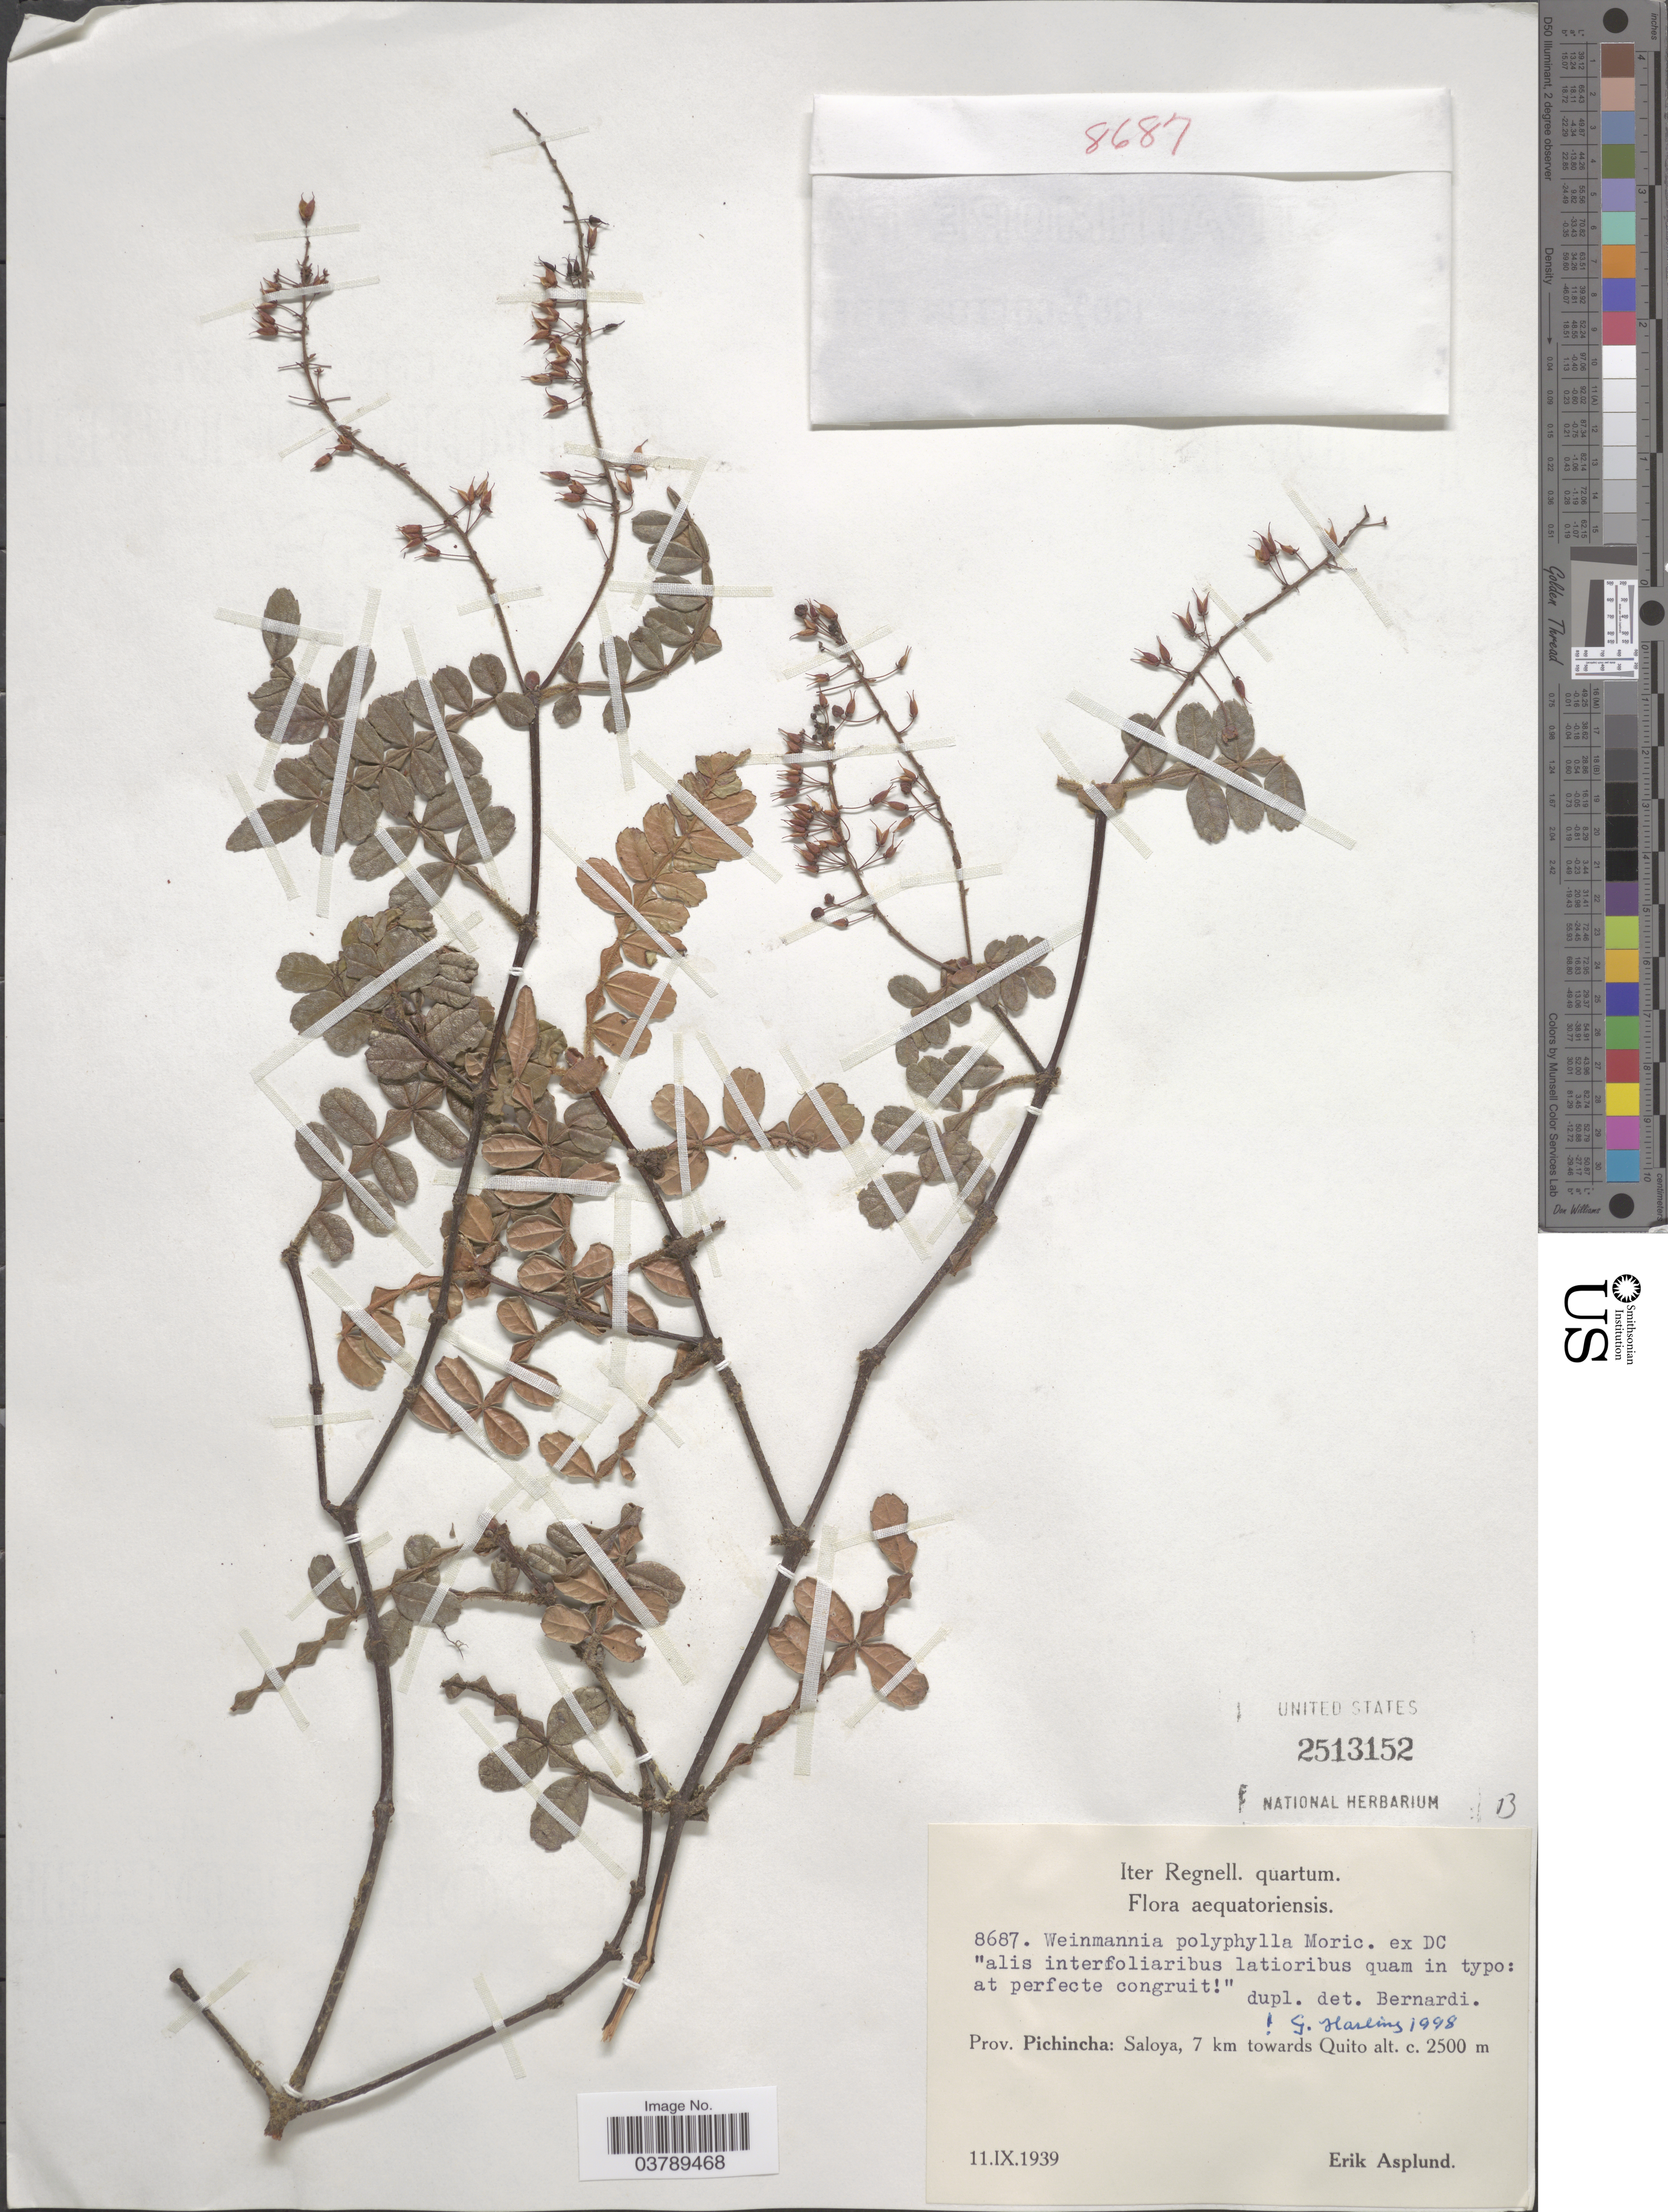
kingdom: Plantae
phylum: Tracheophyta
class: Magnoliopsida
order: Oxalidales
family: Cunoniaceae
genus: Weinmannia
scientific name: Weinmannia polyphylla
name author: Moric. ex DC.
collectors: E. Asplund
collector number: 8687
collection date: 1939-09-11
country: Ecuador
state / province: Pichincha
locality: Saloya, 7 km towards Quito.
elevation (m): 2500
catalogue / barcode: US 2513152